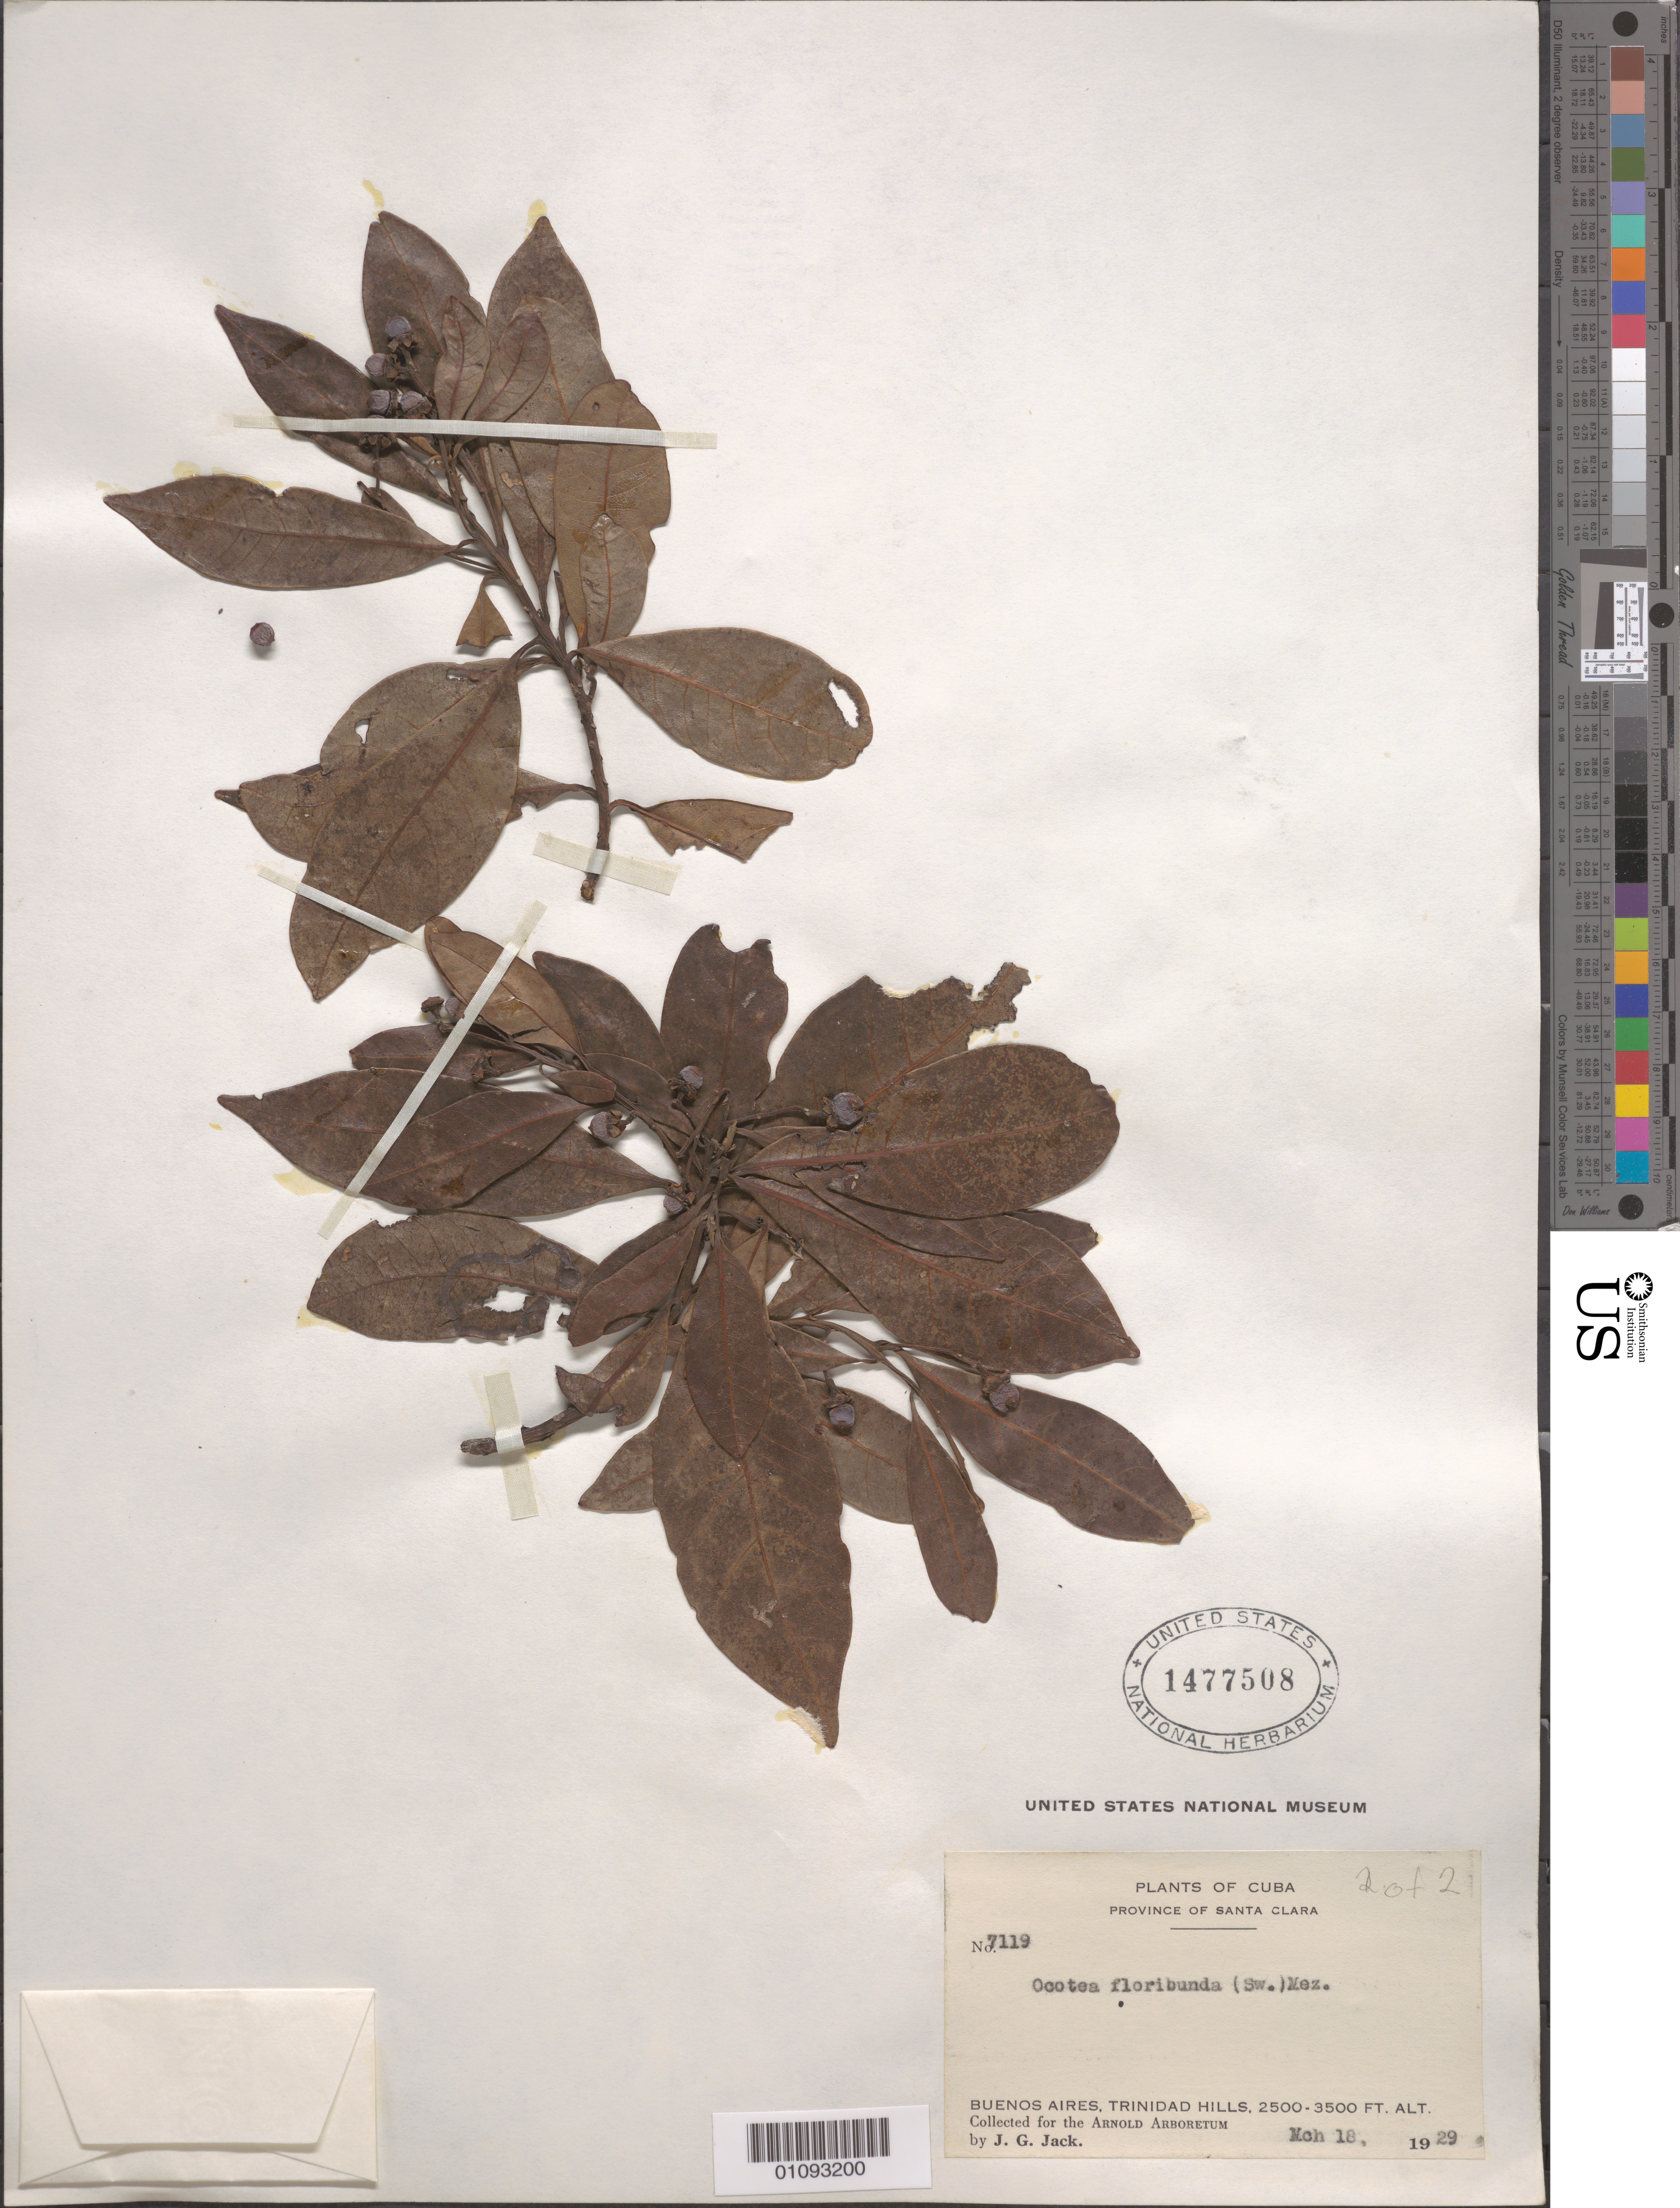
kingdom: Plantae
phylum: Tracheophyta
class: Magnoliopsida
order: Laurales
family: Lauraceae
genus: Ocotea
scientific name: Ocotea floribunda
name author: (Sw.) Mez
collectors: J. G. Jack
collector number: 7119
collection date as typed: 18 Mar 1929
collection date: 1929-03-18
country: Cuba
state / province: Matanzas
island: Cuba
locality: Buenos Aires, Trinidad hills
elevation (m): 762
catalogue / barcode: US 1477508